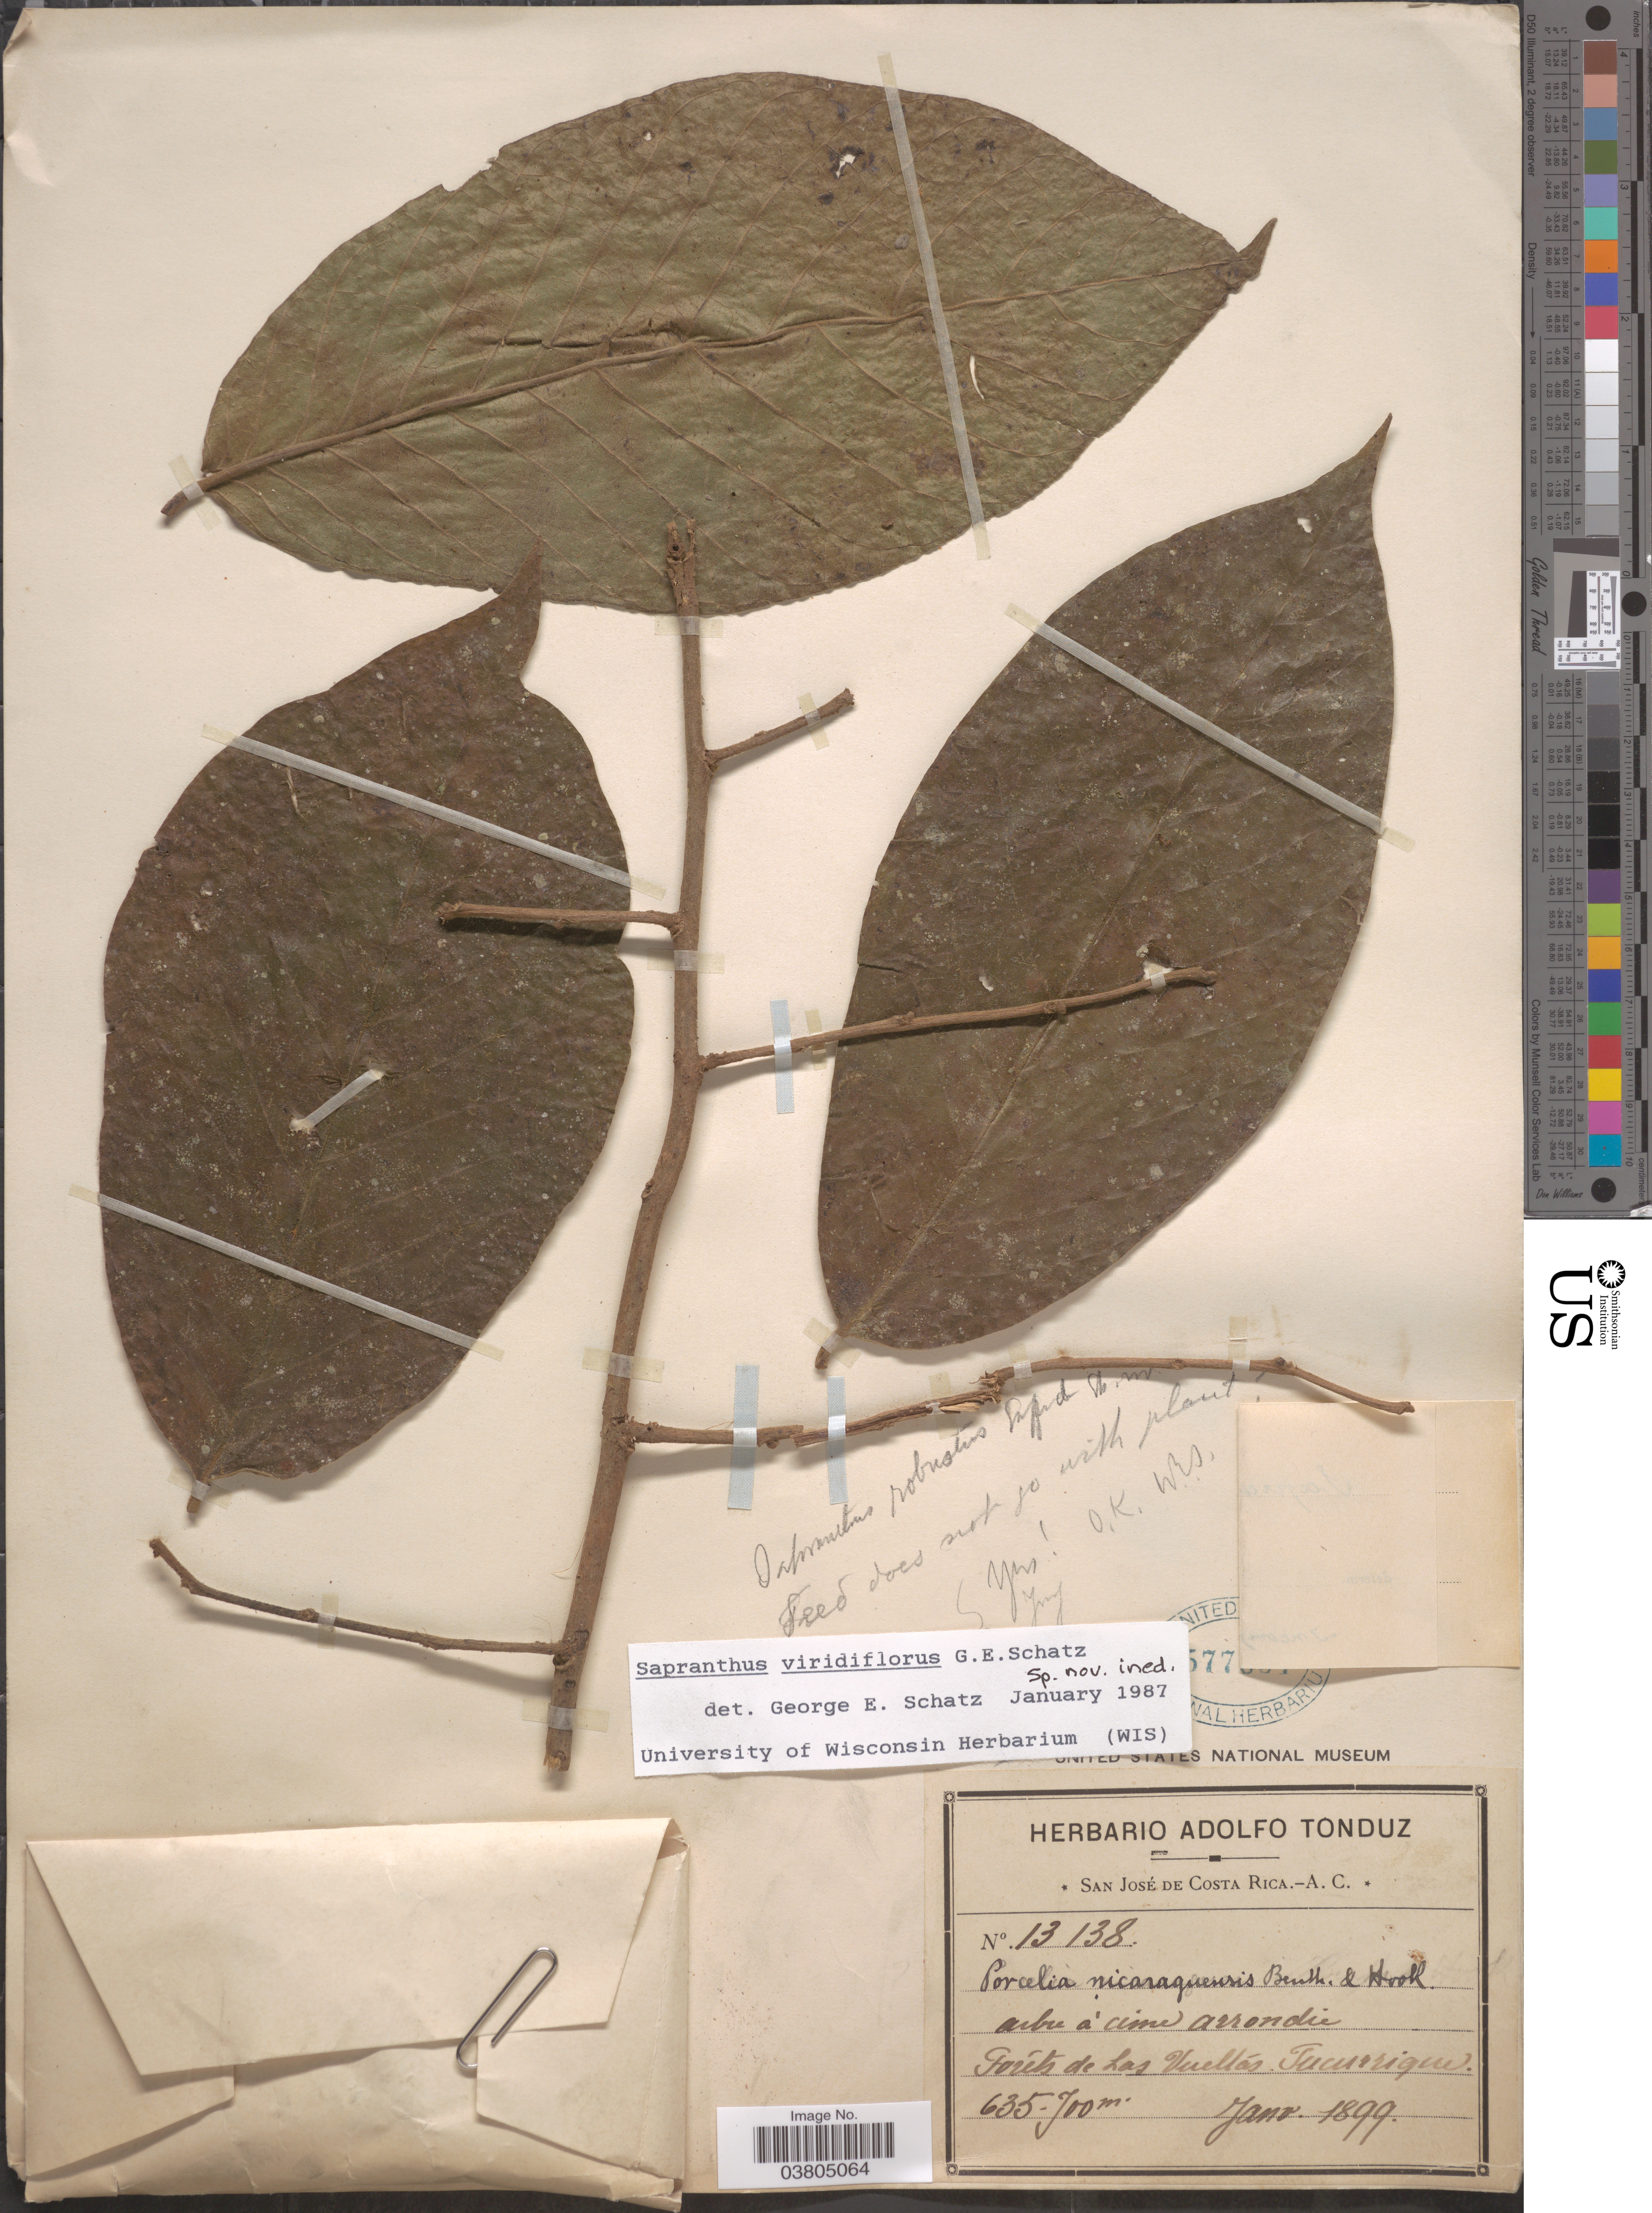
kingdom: Plantae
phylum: Tracheophyta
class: Magnoliopsida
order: Magnoliales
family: Annonaceae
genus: Sapranthus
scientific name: Sapranthus viridiflorus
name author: G.E. Schatz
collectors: ex Herb. Adolfo Tonduz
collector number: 13138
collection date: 1899-01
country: Costa Rica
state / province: San José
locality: Forêts de Las Vueltas, Tucurrique.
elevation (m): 635